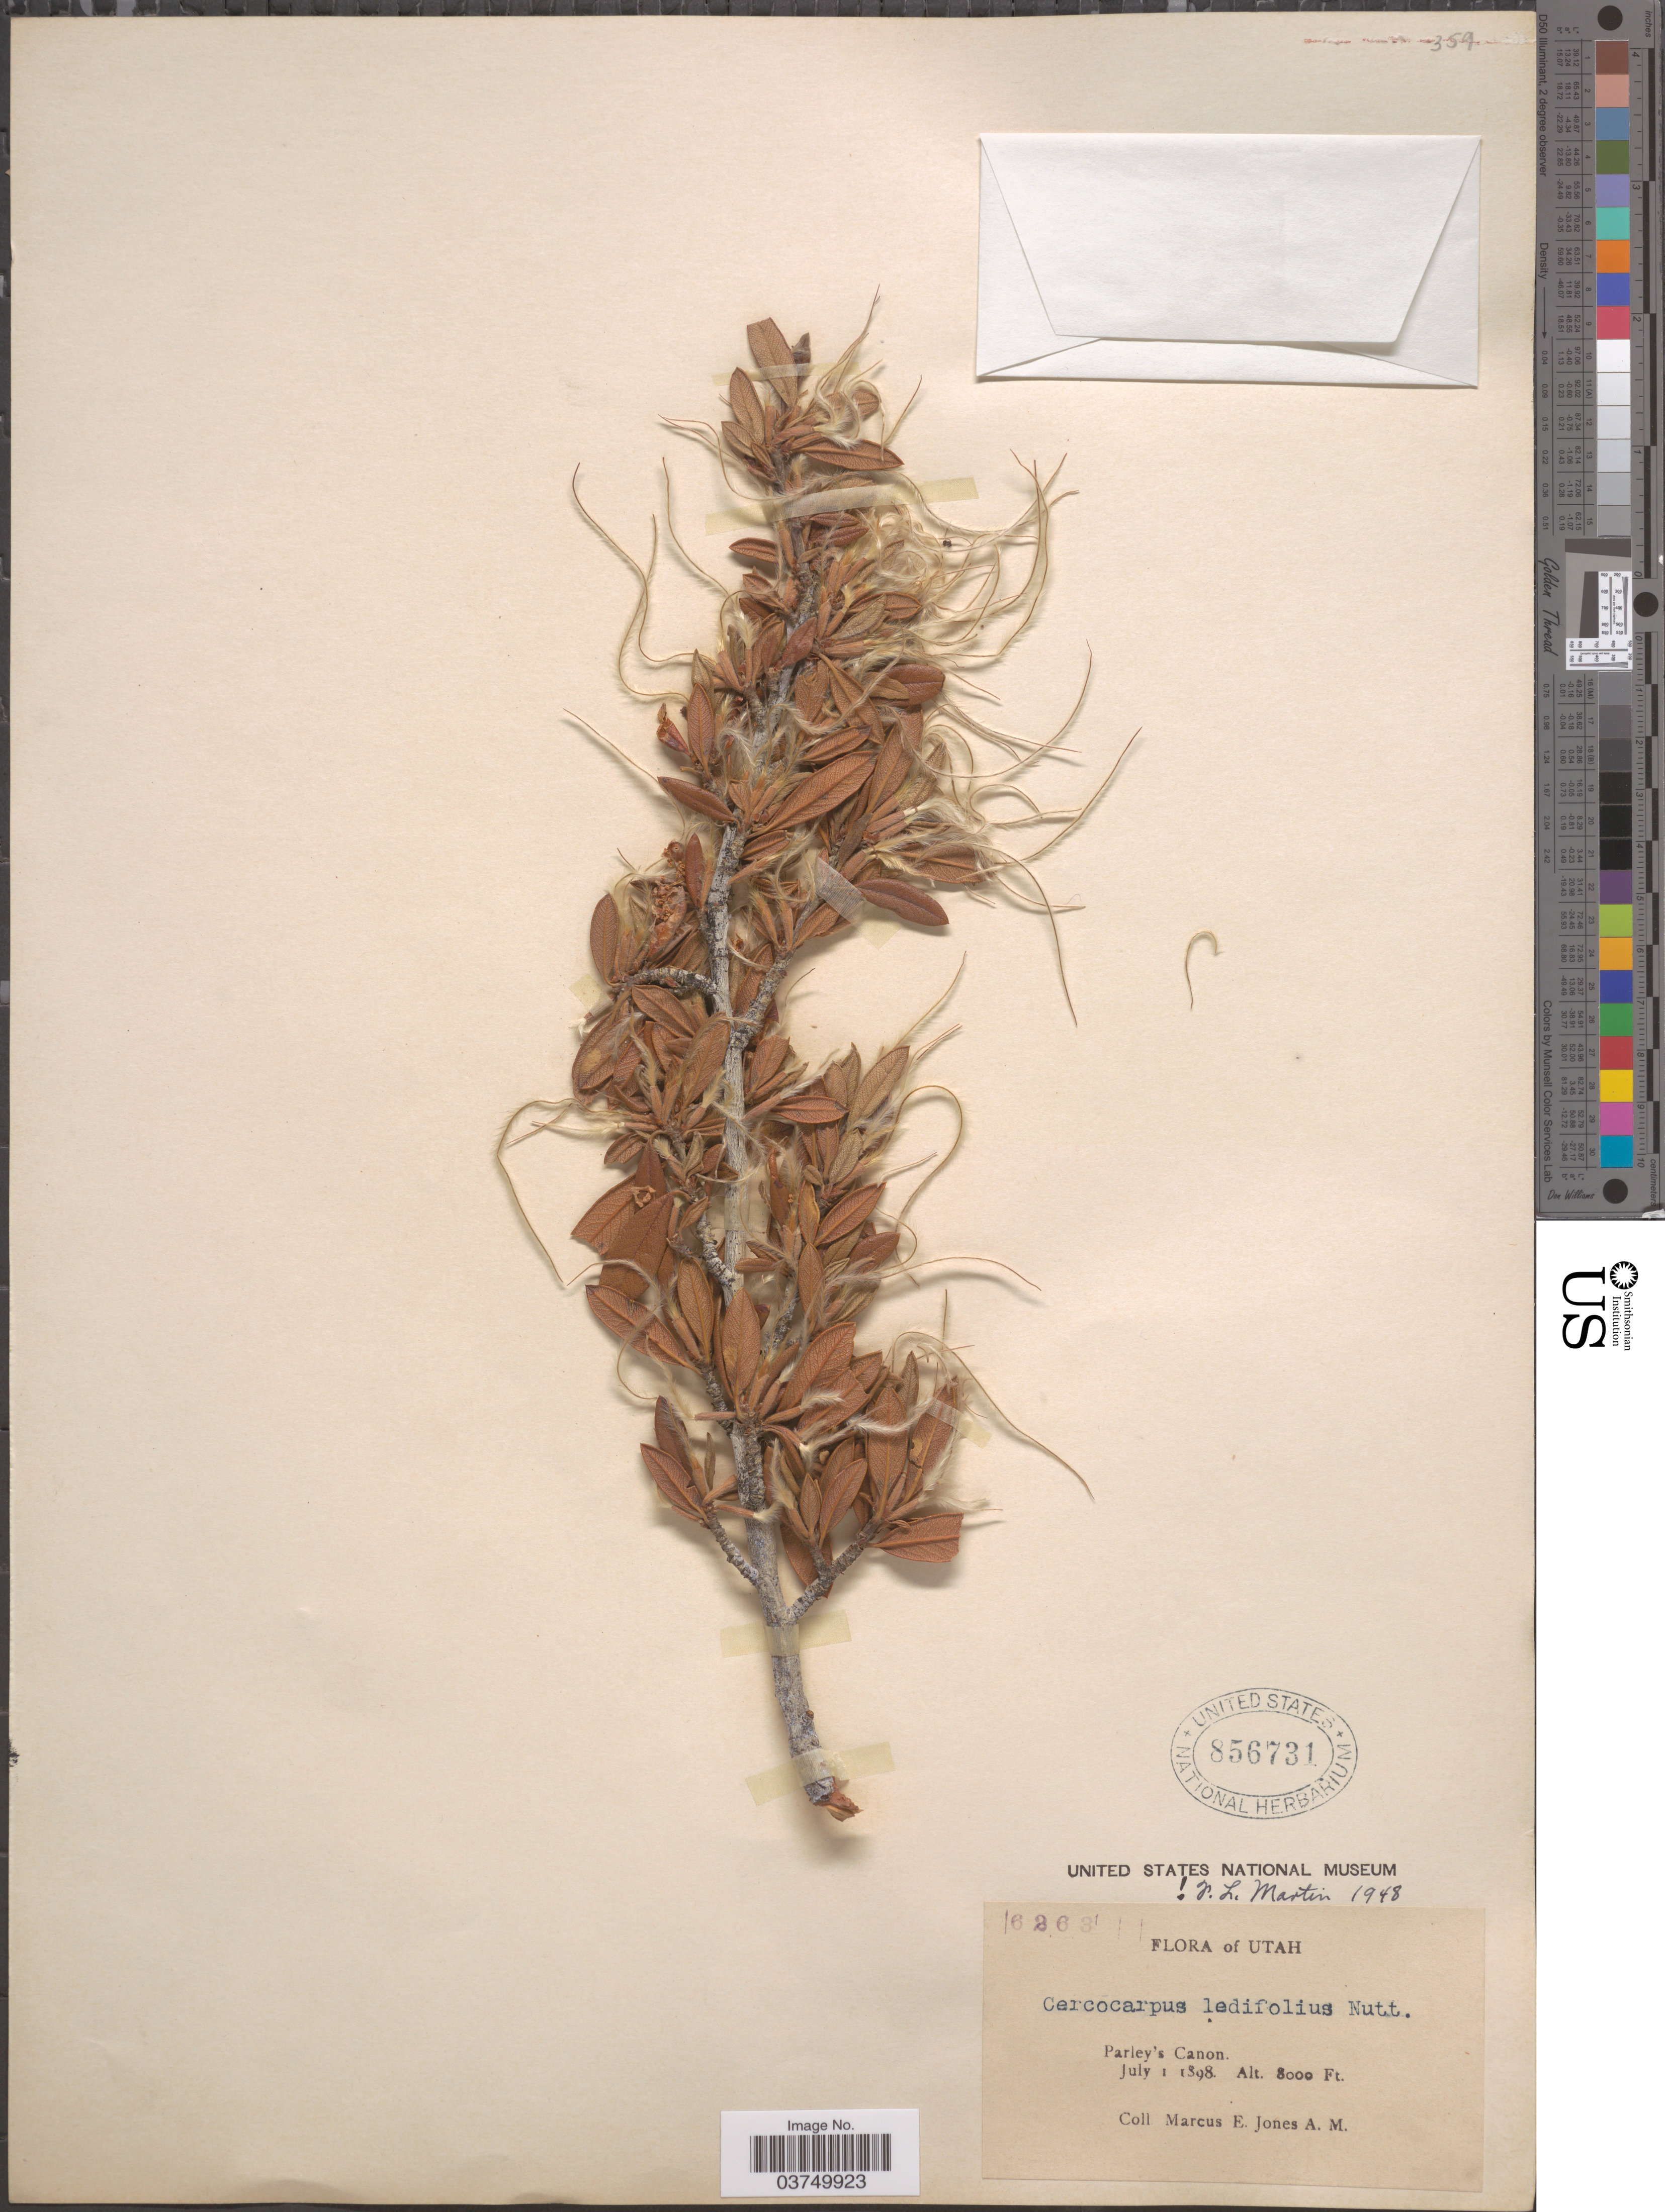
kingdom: Plantae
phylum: Tracheophyta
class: Magnoliopsida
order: Rosales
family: Rosaceae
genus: Cercocarpus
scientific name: Cercocarpus ledifolius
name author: Nutt.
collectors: M. E. Jones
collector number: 6263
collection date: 1898-07-01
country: United States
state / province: Utah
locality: Parley's Canon.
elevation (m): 2438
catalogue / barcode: US 856731